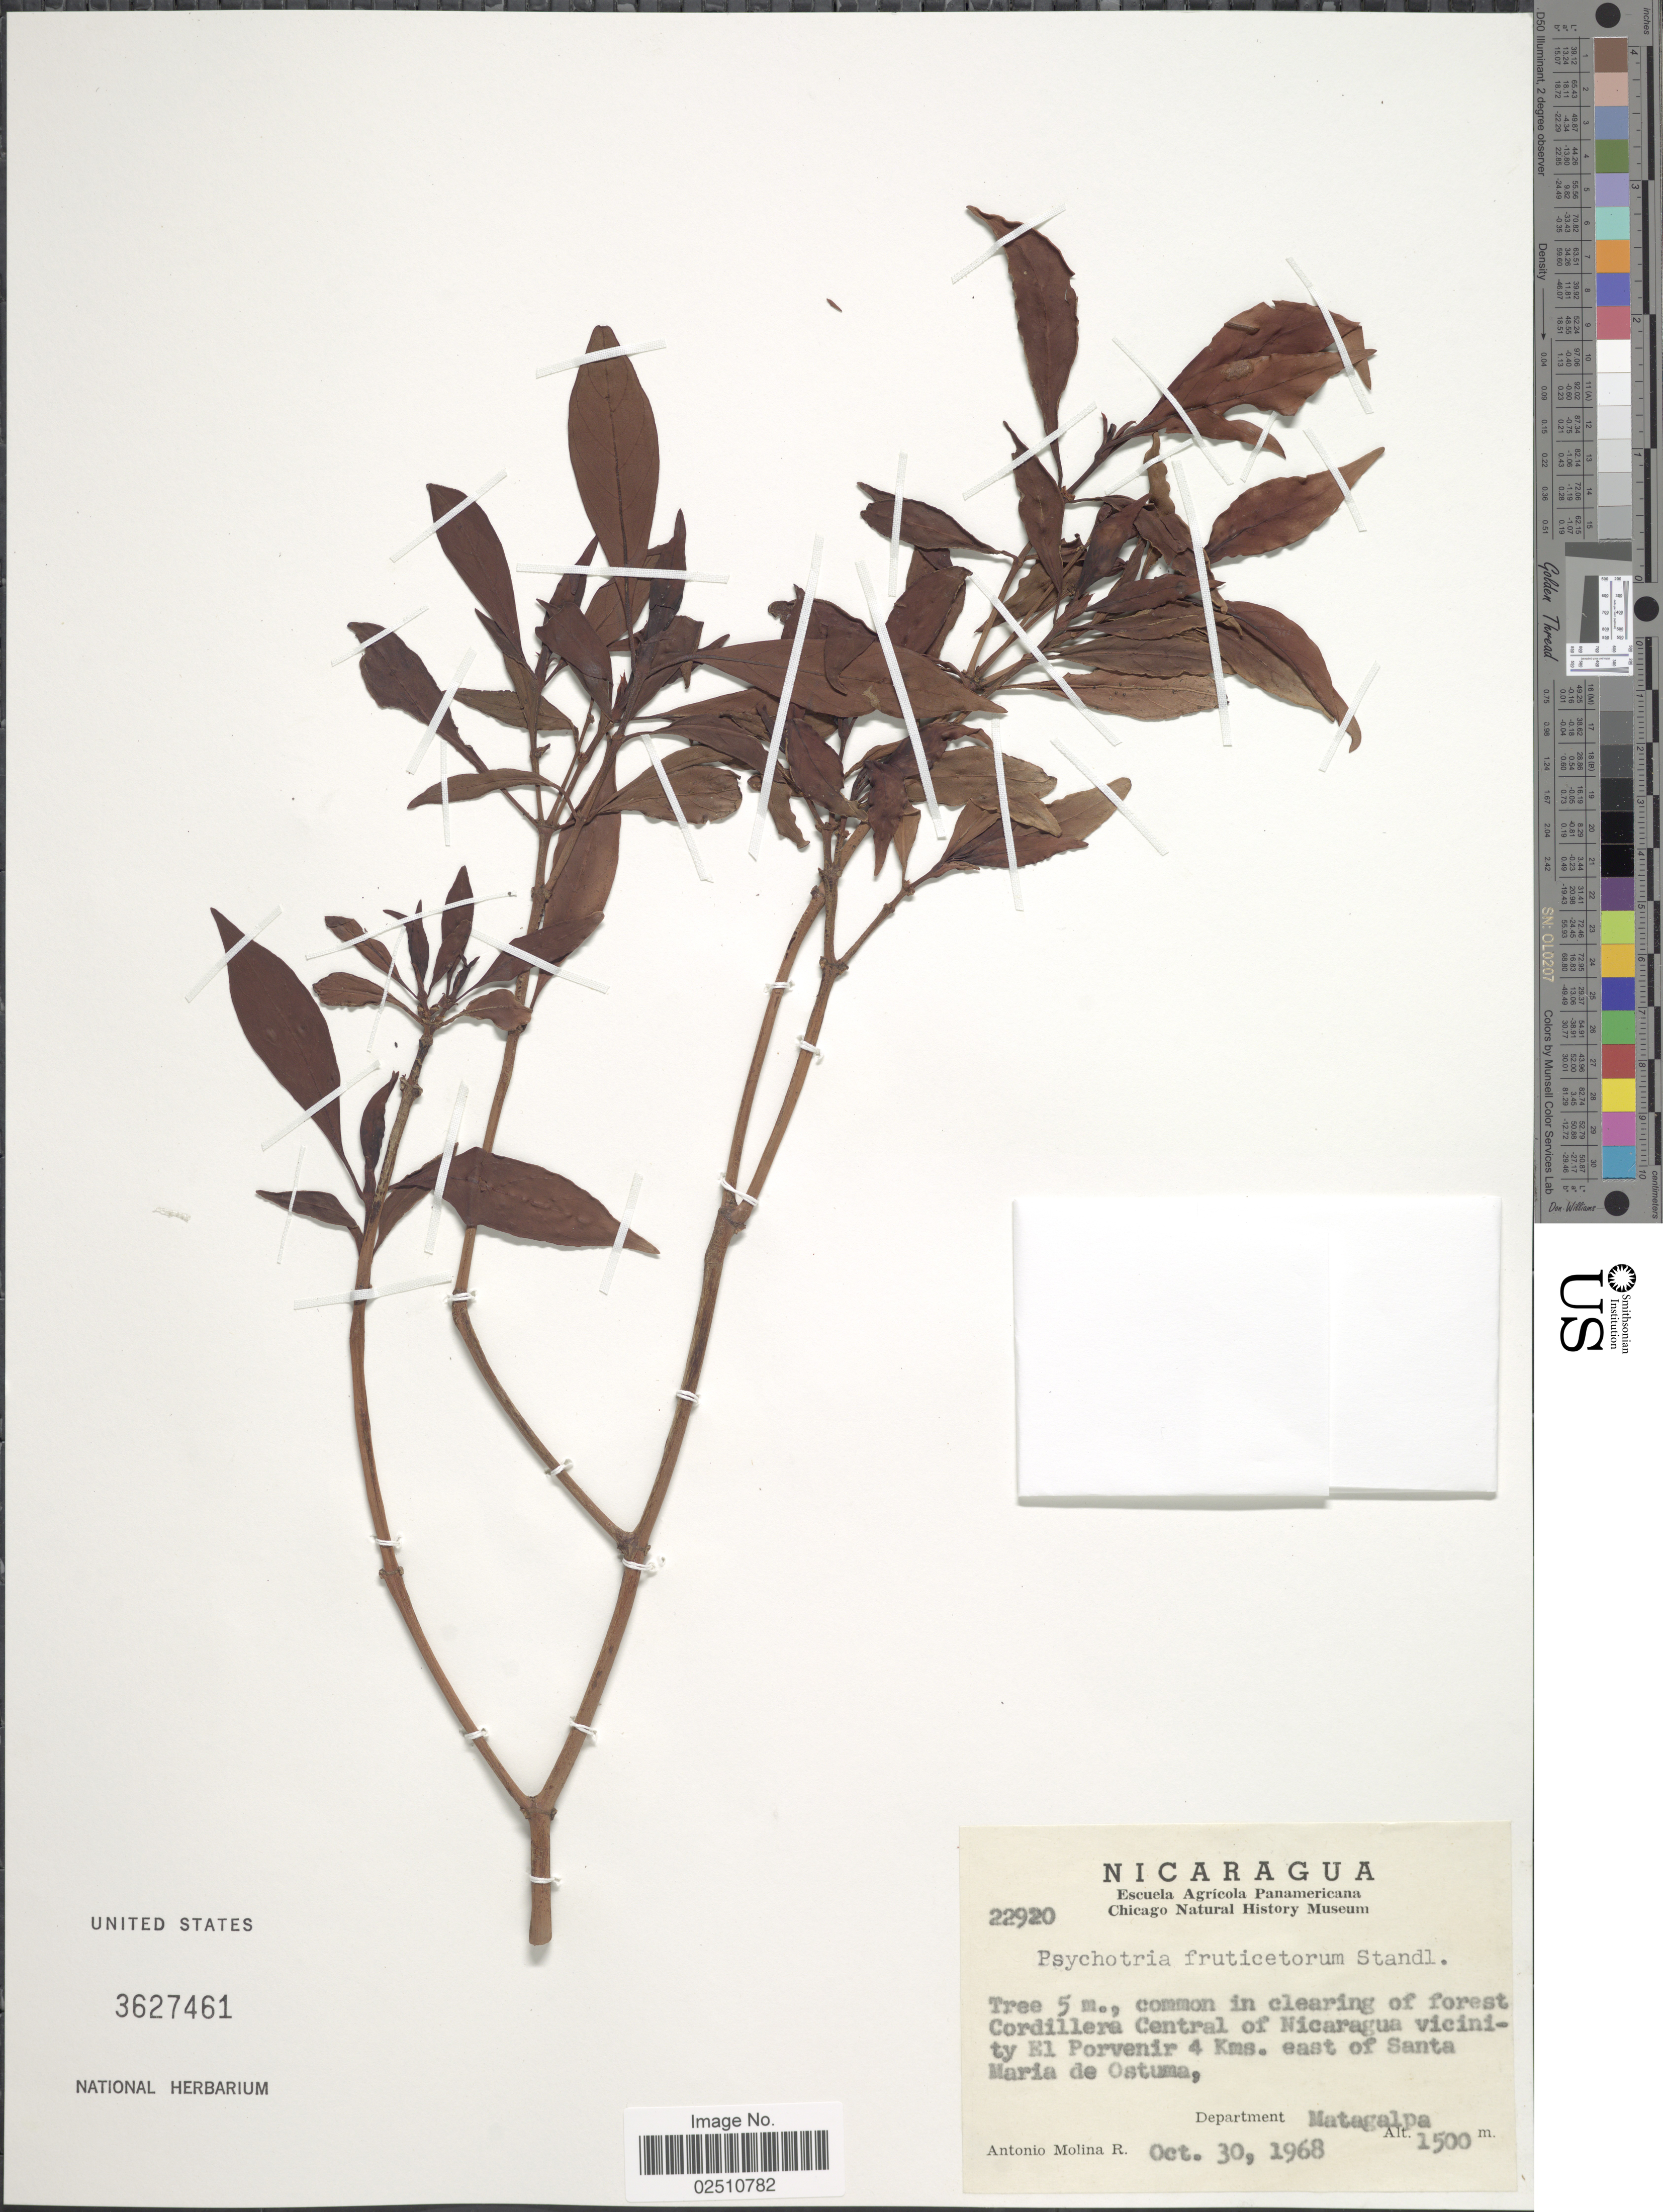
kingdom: Plantae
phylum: Tracheophyta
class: Magnoliopsida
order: Gentianales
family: Rubiaceae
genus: Psychotria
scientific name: Psychotria fruticetorum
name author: Standl.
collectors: A. Molina R.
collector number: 22920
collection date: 1968-10-30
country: Nicaragua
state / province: Matagalpa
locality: In clearing of forest Cordillera Central of Nicaragua vicinity El Porvenir 4 kms. east of Santa Maria de Ostuma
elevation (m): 1500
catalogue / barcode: US 3627461